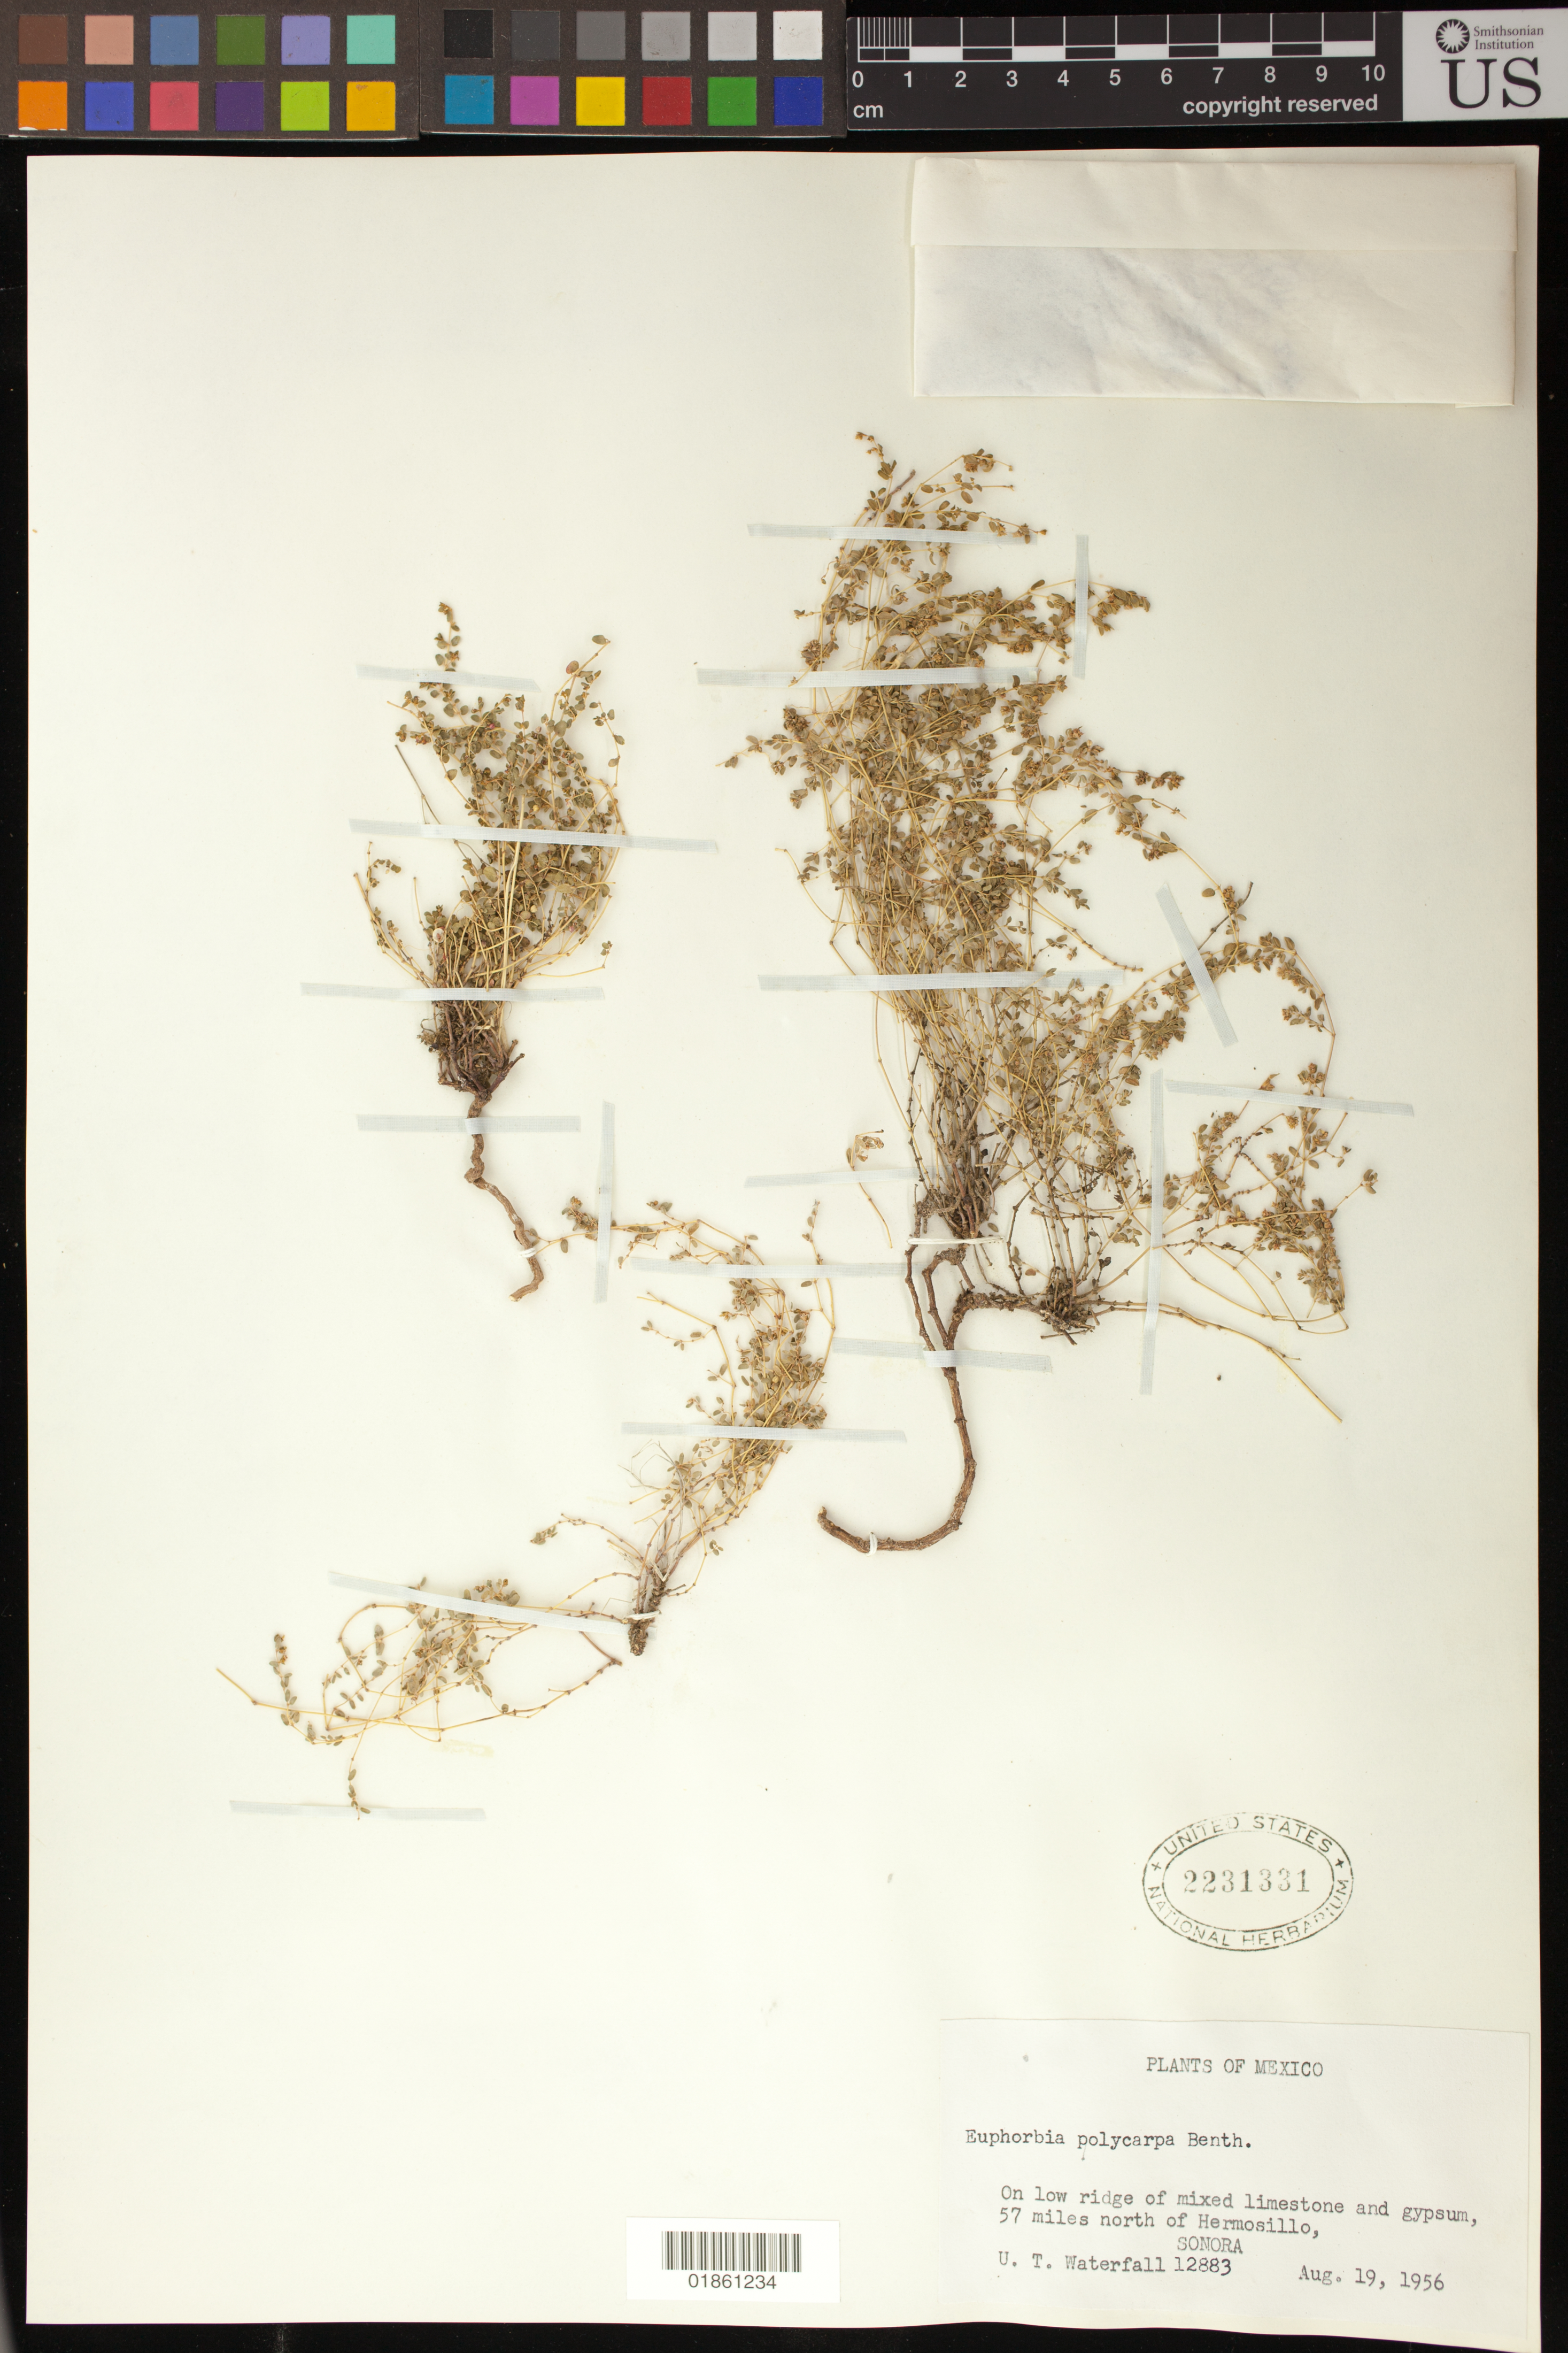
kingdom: Plantae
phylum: Tracheophyta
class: Magnoliopsida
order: Malpighiales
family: Euphorbiaceae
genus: Euphorbia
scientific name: Euphorbia sp.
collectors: U. T. Waterfall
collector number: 12883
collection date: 1956-08-19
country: Mexico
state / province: Sonora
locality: On low ridge of mixed limestone and gypsum, 57 miles north of Hermosillo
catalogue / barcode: US 2231331